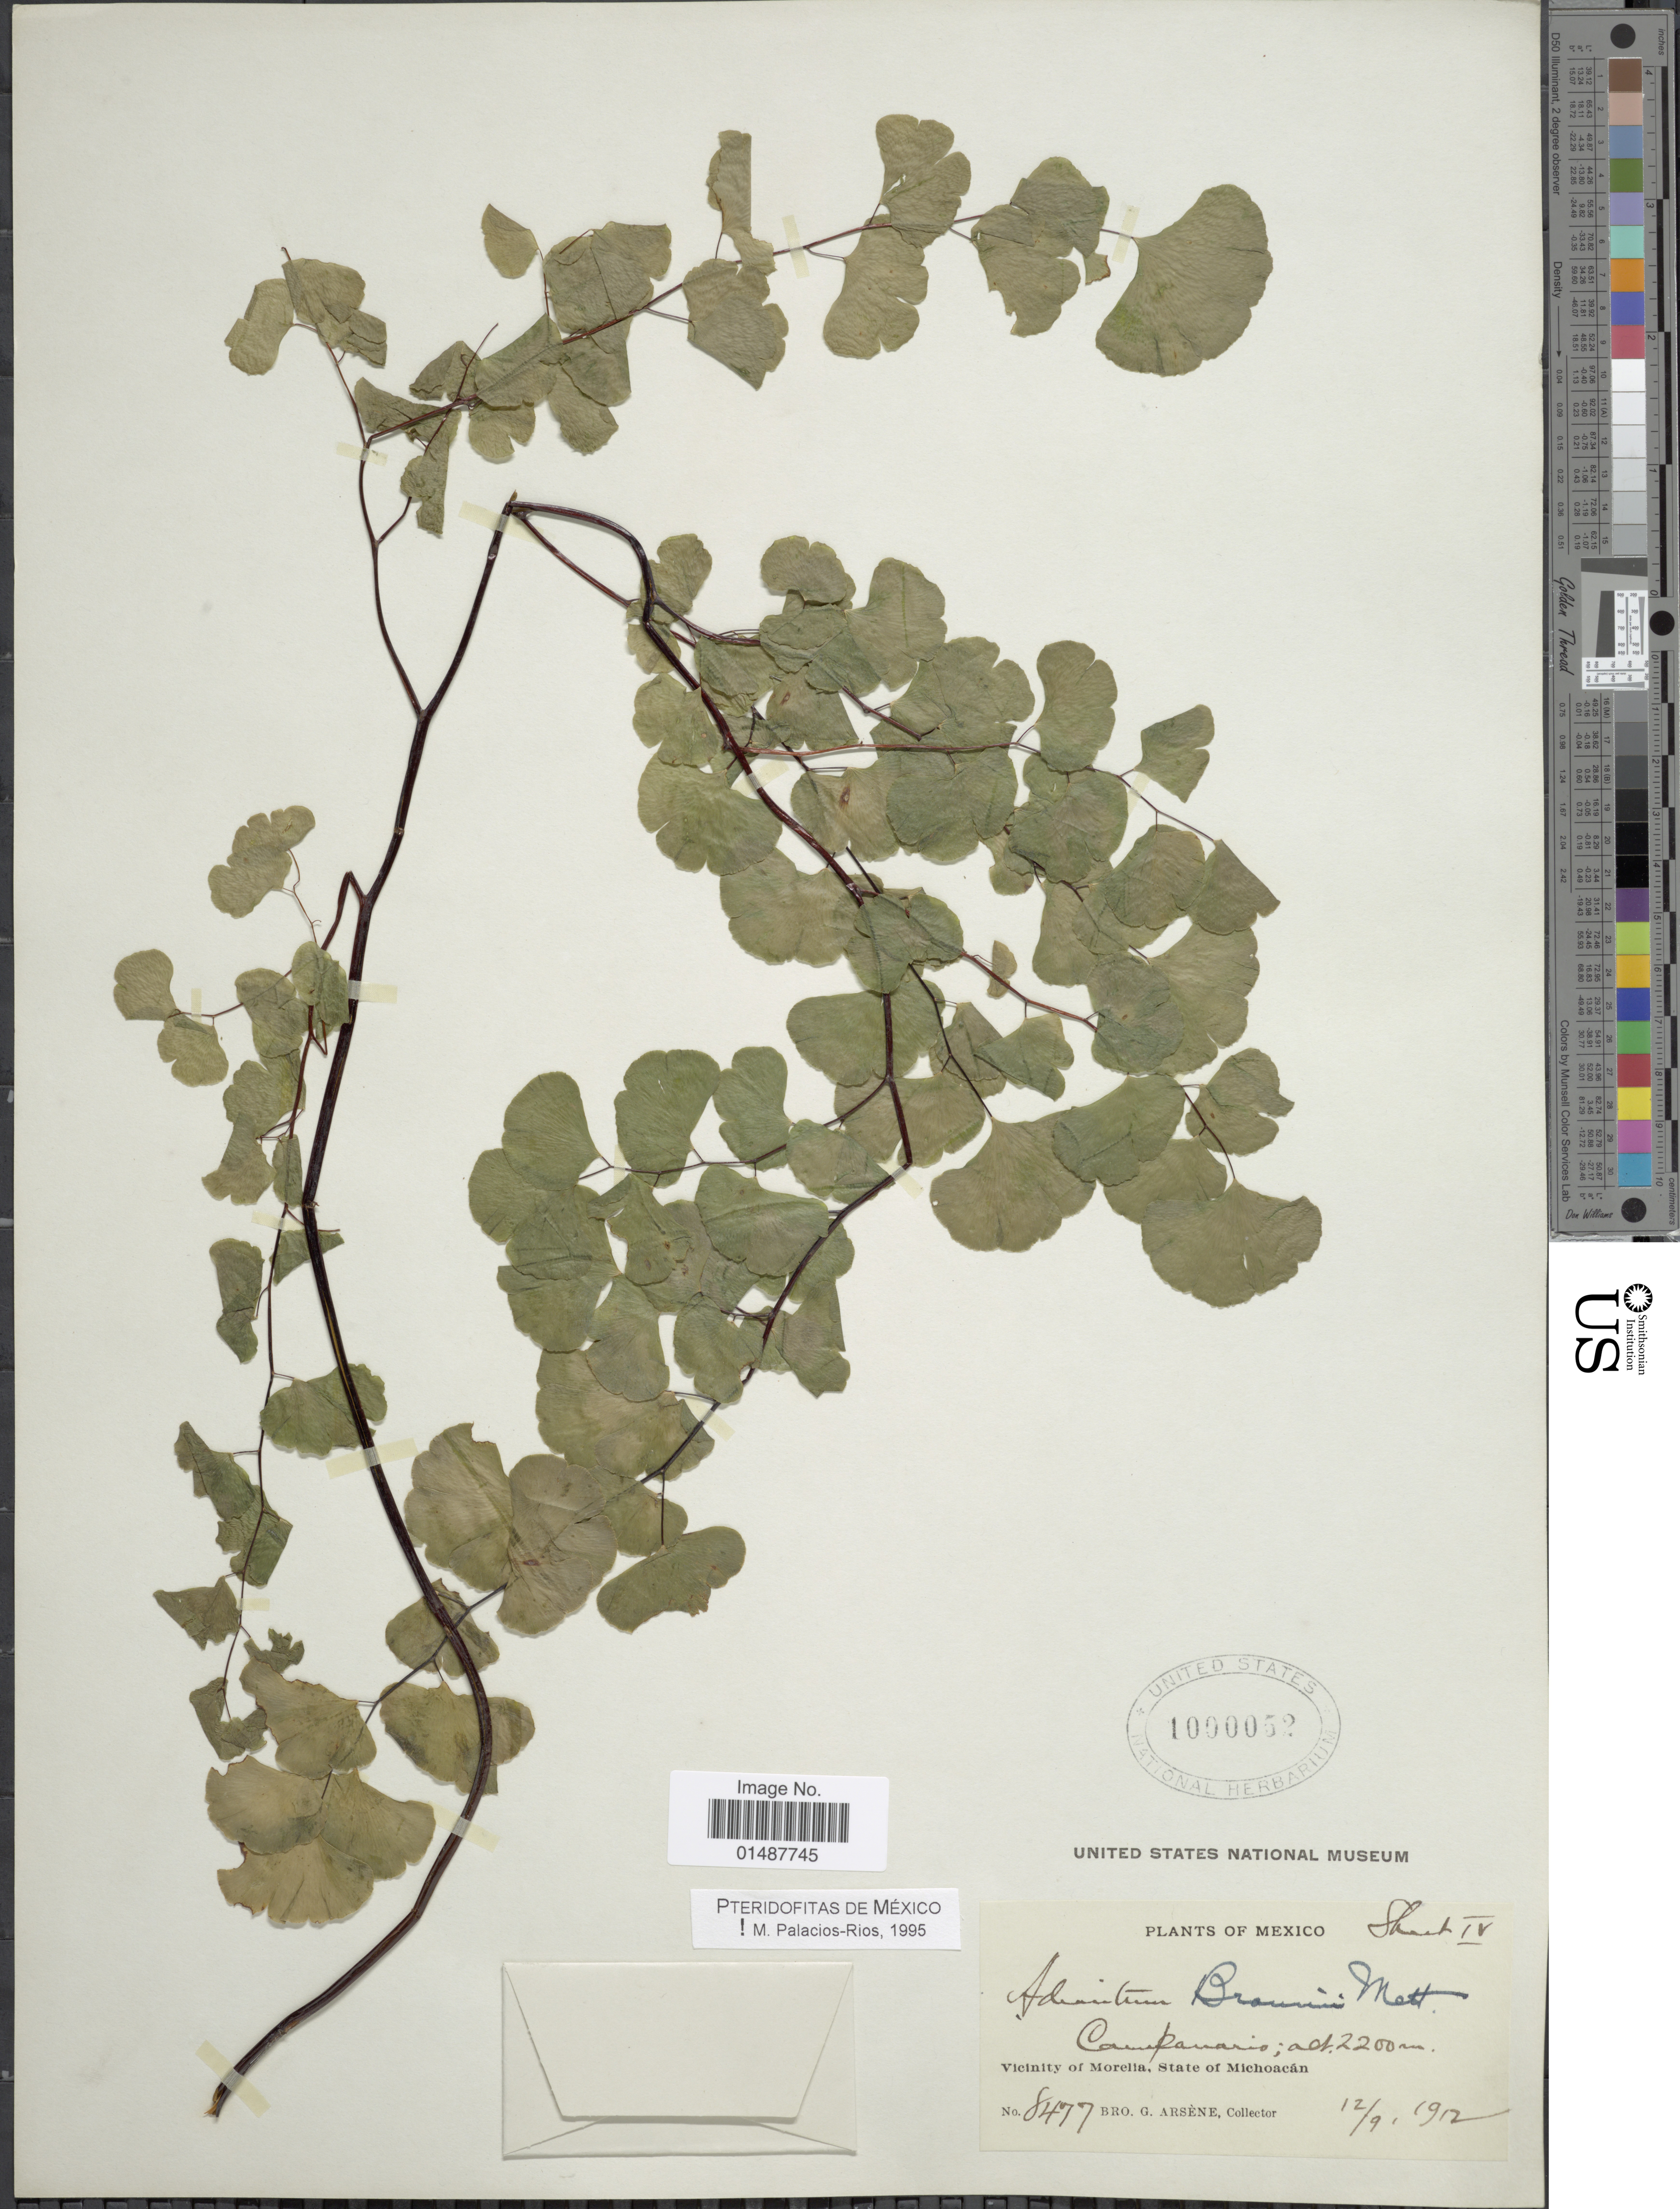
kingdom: Plantae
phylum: Tracheophyta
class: Polypodiopsida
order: Polypodiales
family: Pteridaceae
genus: Adiantum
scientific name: Adiantum braunii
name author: Mett. ex Kuhn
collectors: Bro. G. Arsène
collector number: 8477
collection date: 1912-09-12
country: Mexico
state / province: Michoacán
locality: Vicinity of Morelia, Campanario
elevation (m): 2200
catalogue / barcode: US 1000052